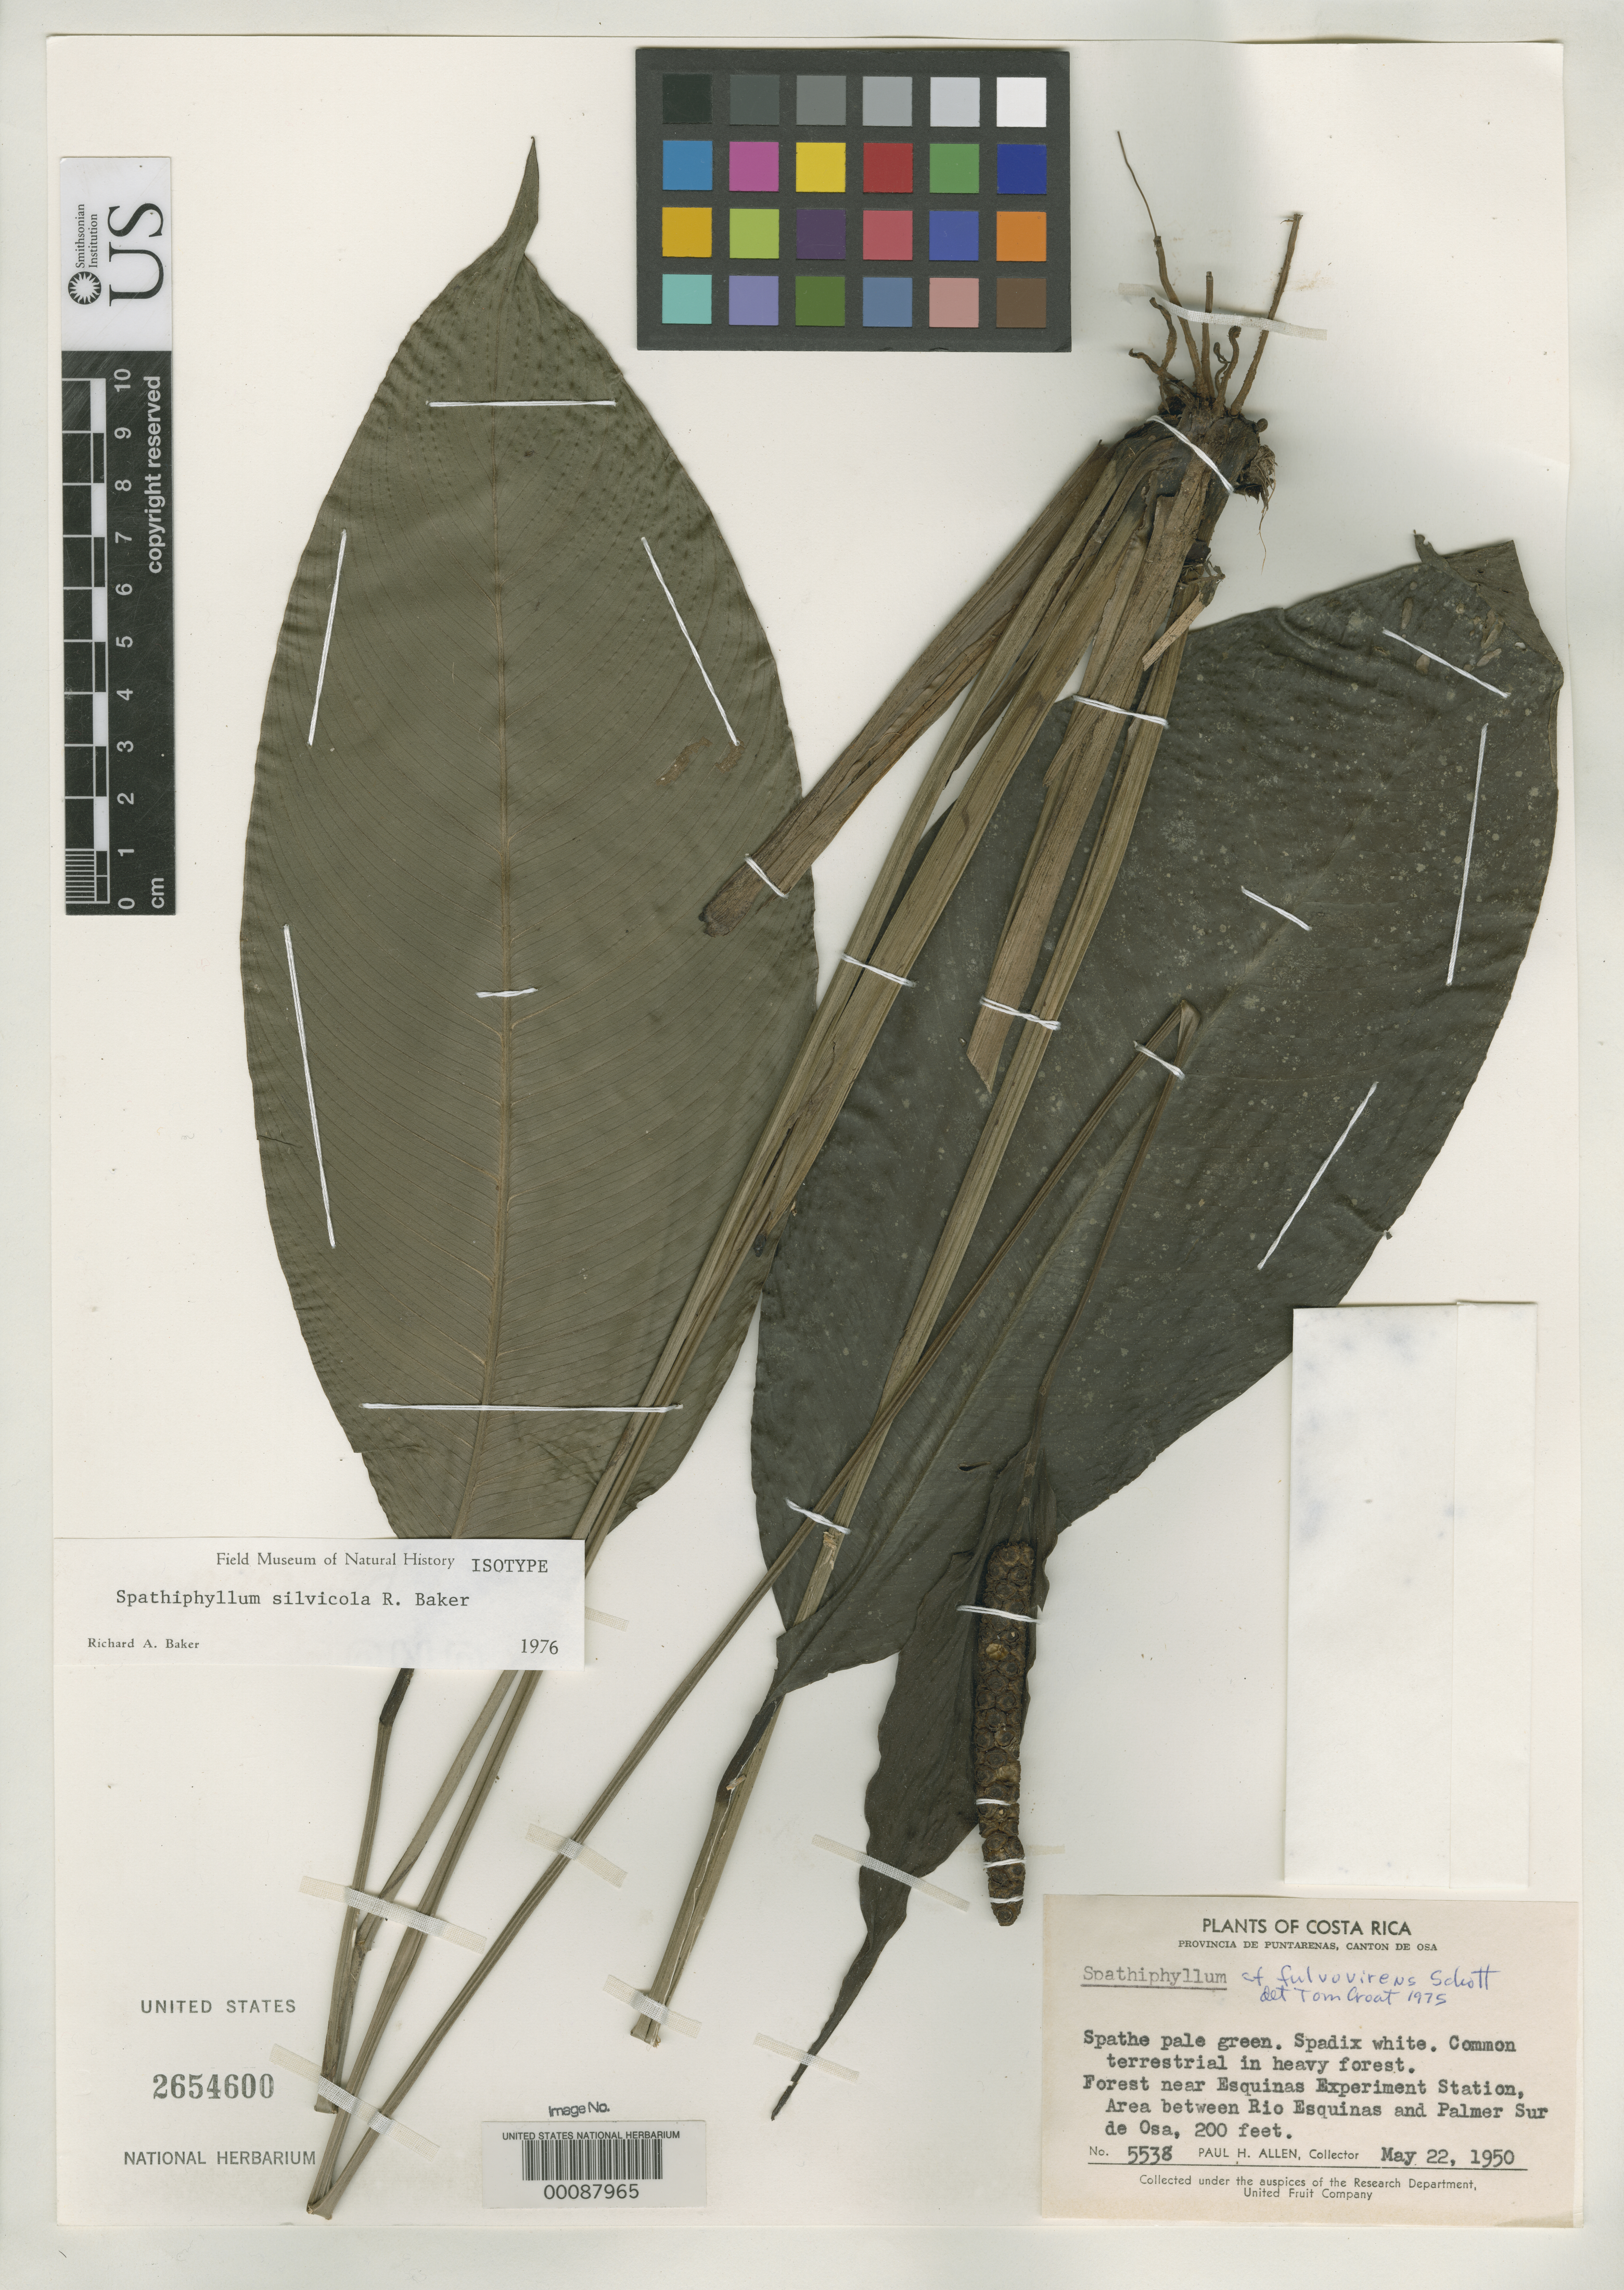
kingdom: Plantae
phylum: Tracheophyta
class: Liliopsida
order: Alismatales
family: Araceae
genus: Spathiphyllum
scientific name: Spathiphyllum silvicola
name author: R.A. Baker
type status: Isotype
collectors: P. H. Allen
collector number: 5538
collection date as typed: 22 May 1950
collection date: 1950-05-22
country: Costa Rica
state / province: Puntarenas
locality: Osa Canton, between Rio Esquinas and Palmar Sur de Osa.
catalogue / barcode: US 2654600